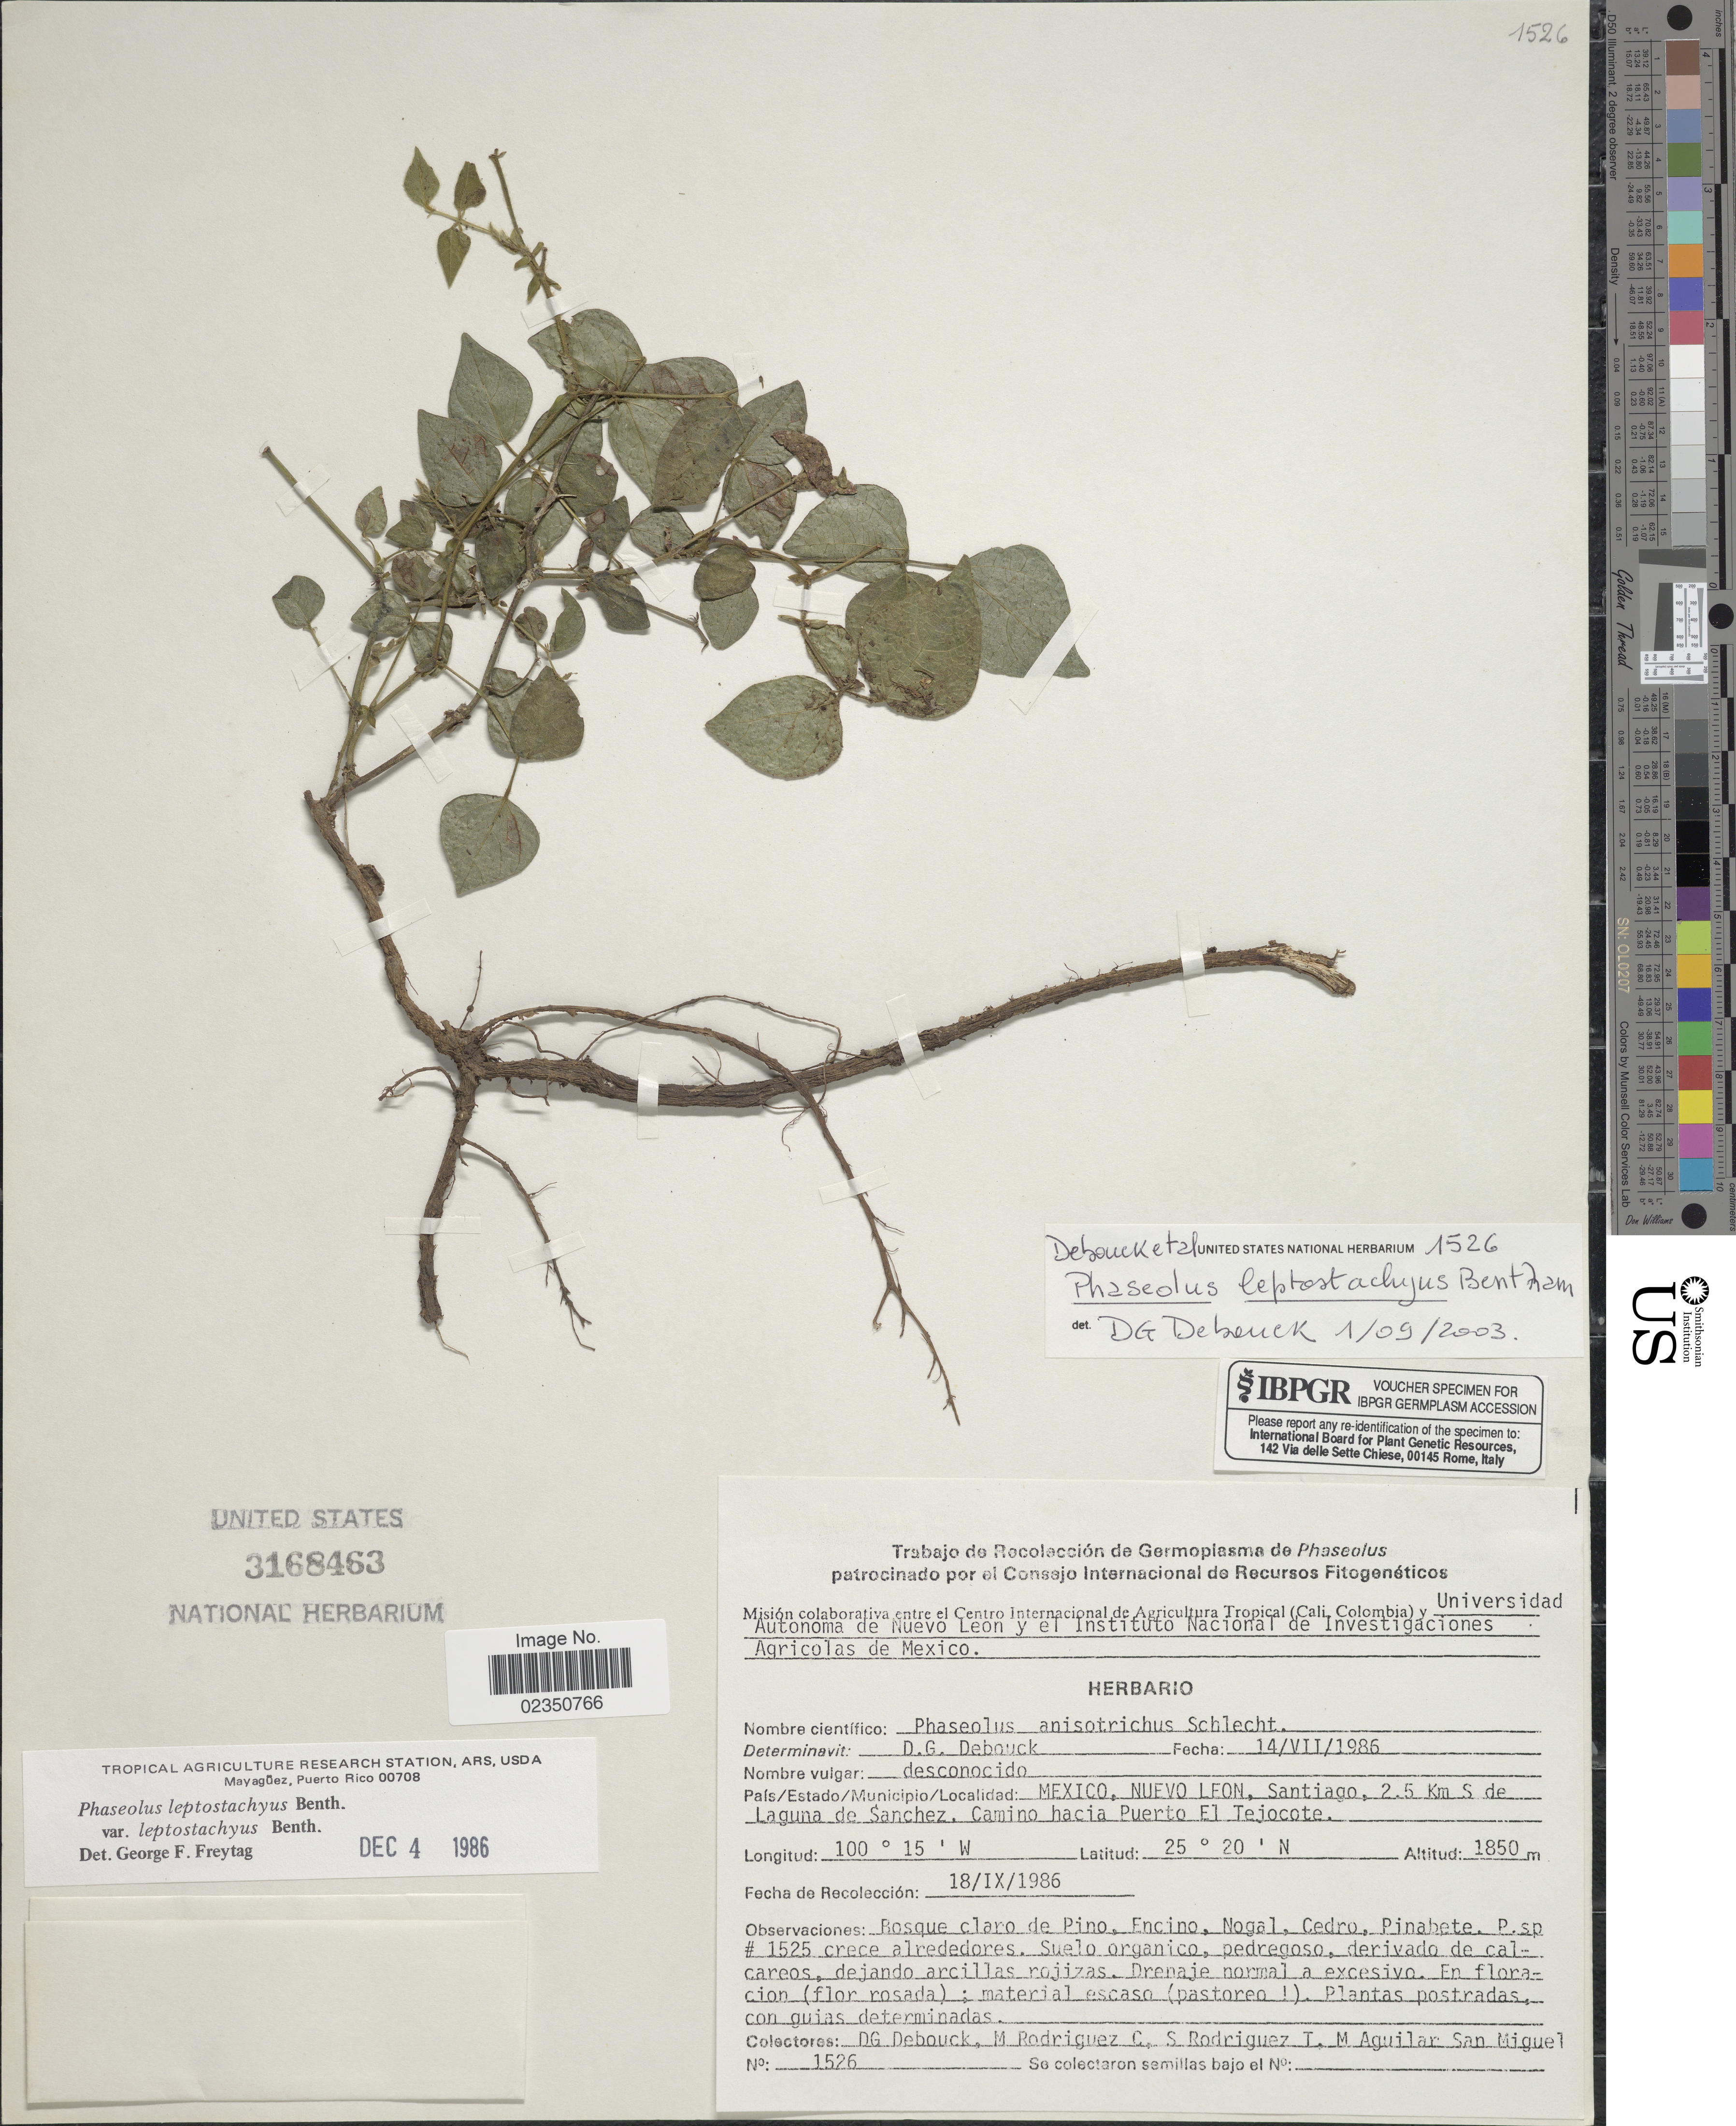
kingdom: Plantae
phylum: Tracheophyta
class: Magnoliopsida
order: Fabales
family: Fabaceae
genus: Phaseolus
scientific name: Phaseolus leptostachyus var. leptostachyus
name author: Benth.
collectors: D. Debouck, M. Rodriguez C., S. Rodriguez T. & M. San Miguel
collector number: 1526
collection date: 1986-09-18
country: Mexico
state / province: Nuevo León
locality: Santiago, 2.5 km S de Laguna de Sanchez, Camino hacia Puerto El Tejocote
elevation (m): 1850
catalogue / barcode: US 3168463